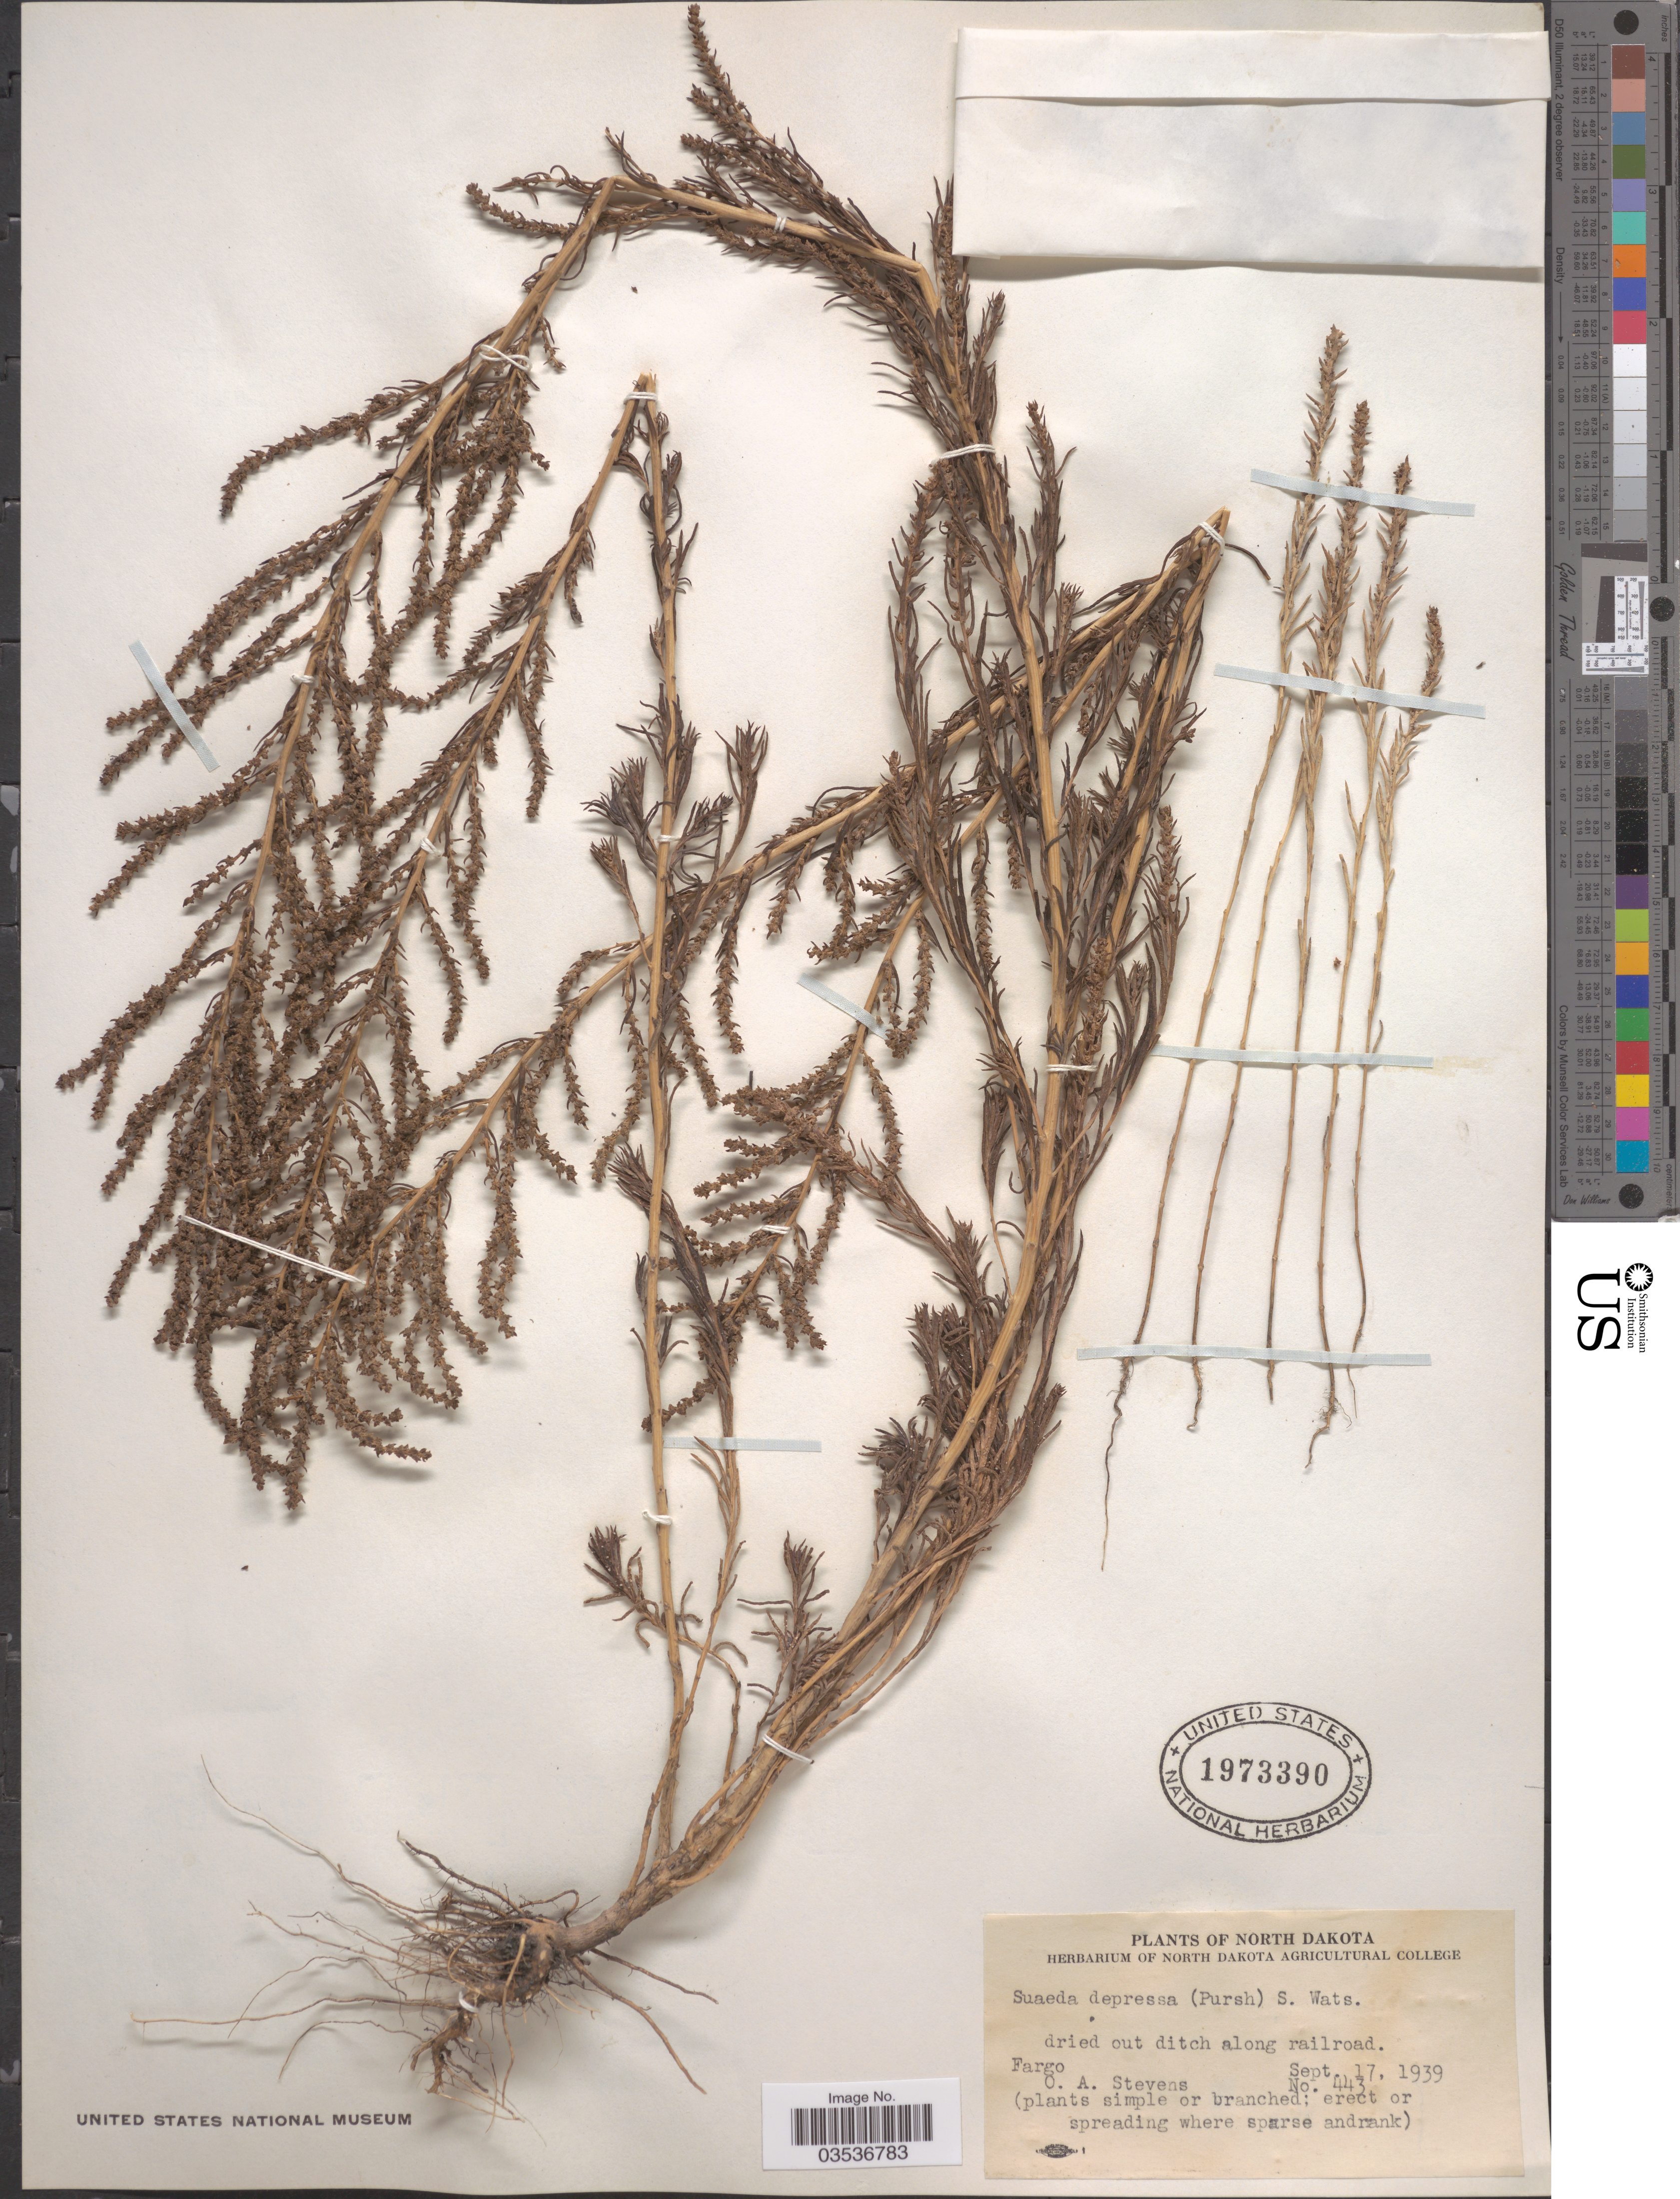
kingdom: Plantae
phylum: Tracheophyta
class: Magnoliopsida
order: Caryophyllales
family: Amaranthaceae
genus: Suaeda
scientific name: Suaeda depressa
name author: (Pursh) S. Watson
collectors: O. A. Stevens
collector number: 443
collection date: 1939-09-17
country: United States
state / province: North Dakota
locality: Dried out ditch along railroad. Fargo.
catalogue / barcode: US 1973390